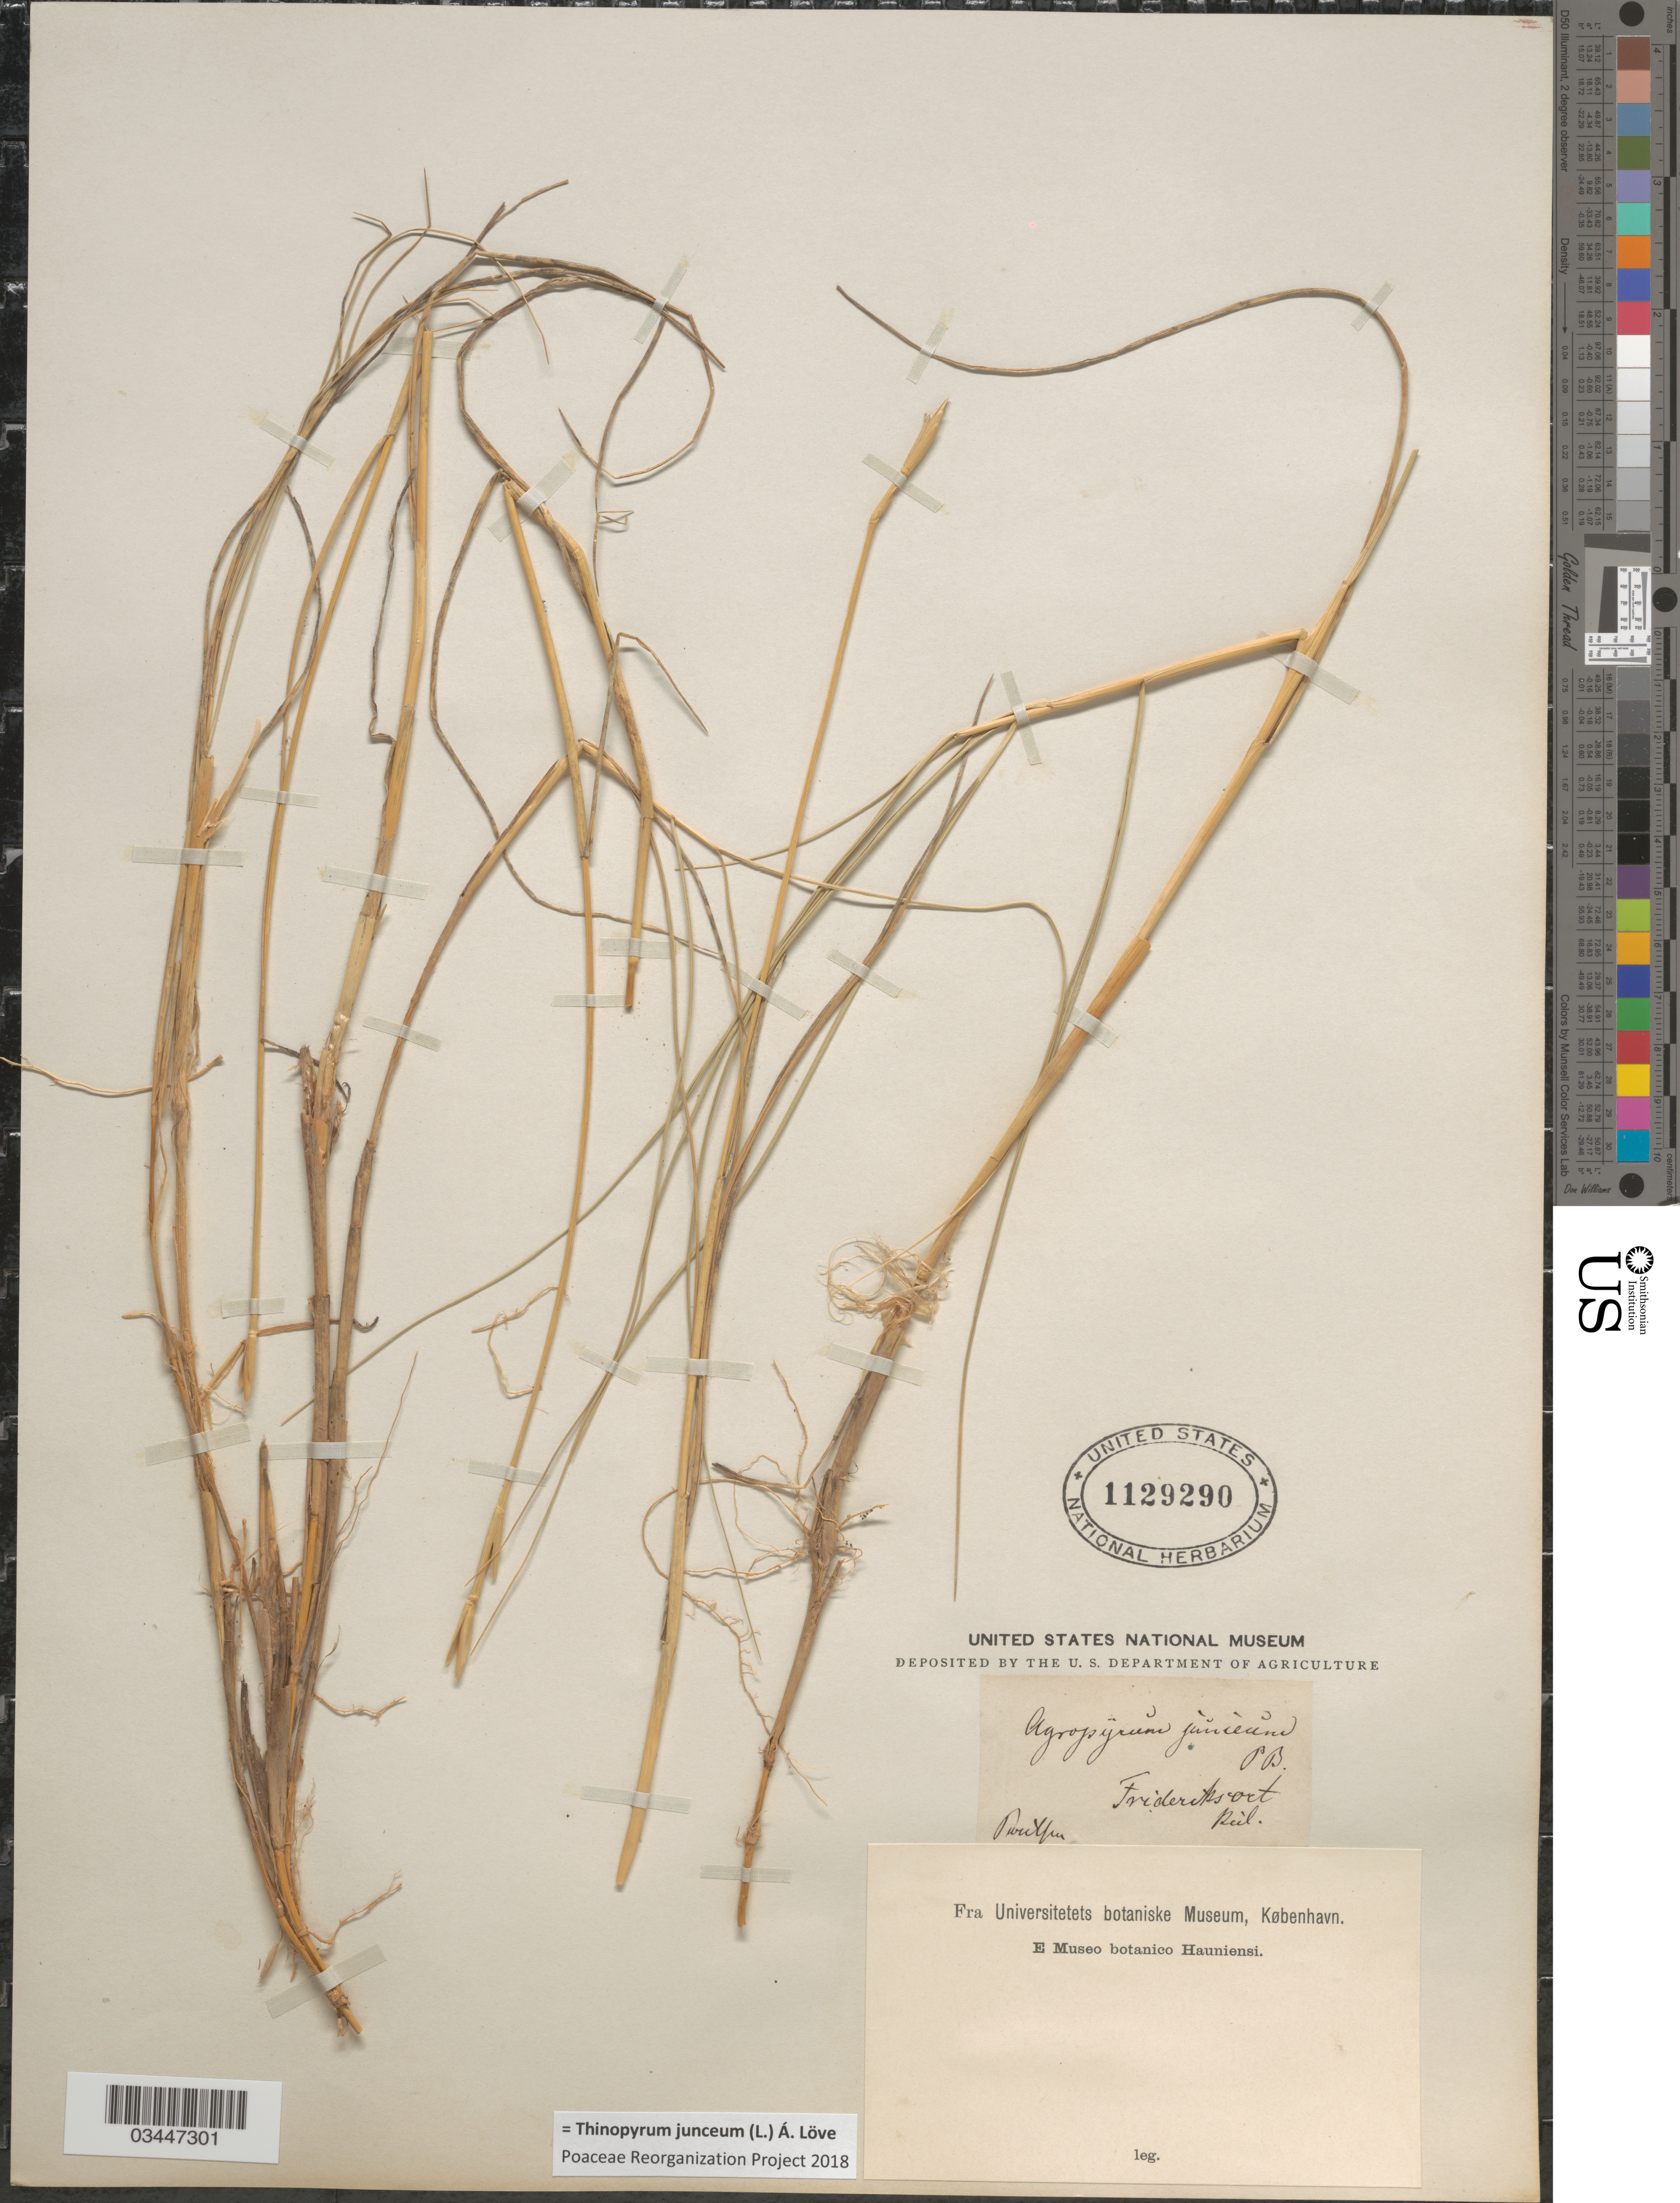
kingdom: Plantae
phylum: Tracheophyta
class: Liliopsida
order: Poales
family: Poaceae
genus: Thinopyrum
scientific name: Thinopyrum junceum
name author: (L.) Á. Löve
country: Germany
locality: Frideriksort Rúl.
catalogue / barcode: US 1129290